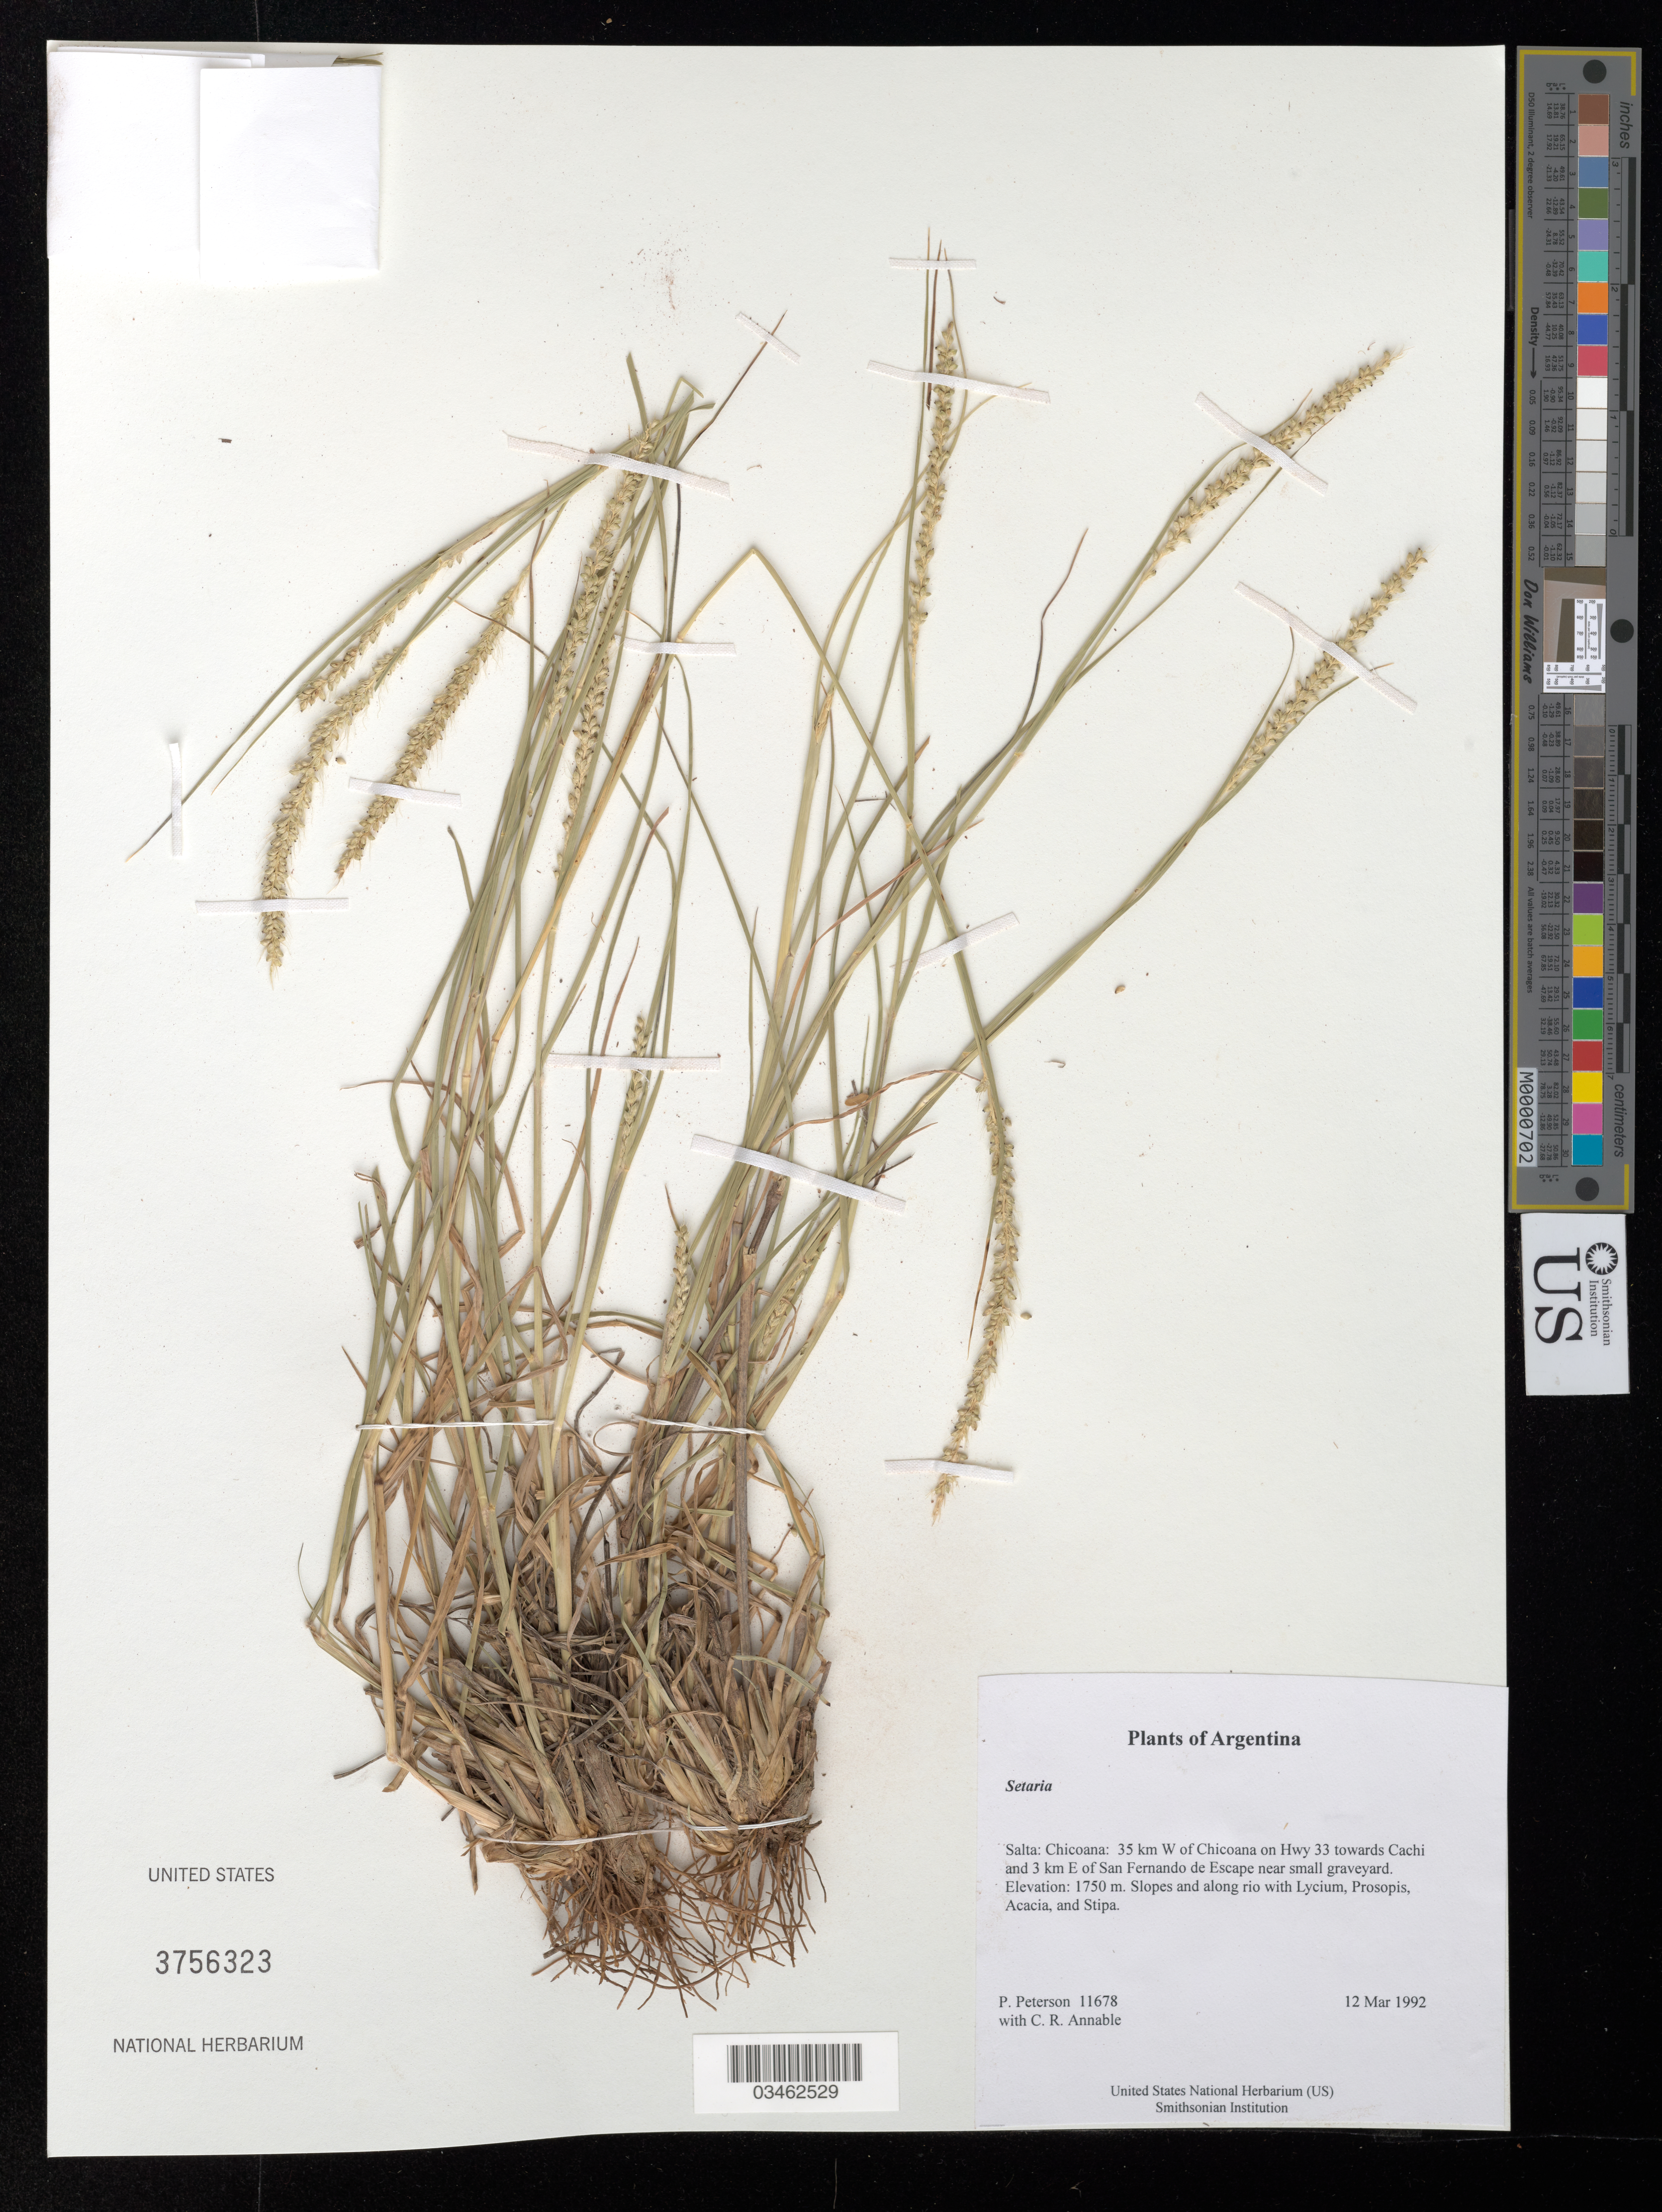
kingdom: Plantae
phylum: Tracheophyta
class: Liliopsida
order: Poales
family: Poaceae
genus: Setaria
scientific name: Setaria sp.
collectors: P. M. Peterson & C. R. Annable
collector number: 11678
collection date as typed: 12 Mar 1992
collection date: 1992-03-12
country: Argentina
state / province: Salta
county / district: Chicoana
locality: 35 km W of Chicoana on Hwy 33 towards Cachi and 3 km E of San Fernando de Escape near small graveyard.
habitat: Slopes and along rio with Lycium, Prosopis, Acacia, and Stipa.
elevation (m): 1750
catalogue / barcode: US 3756323